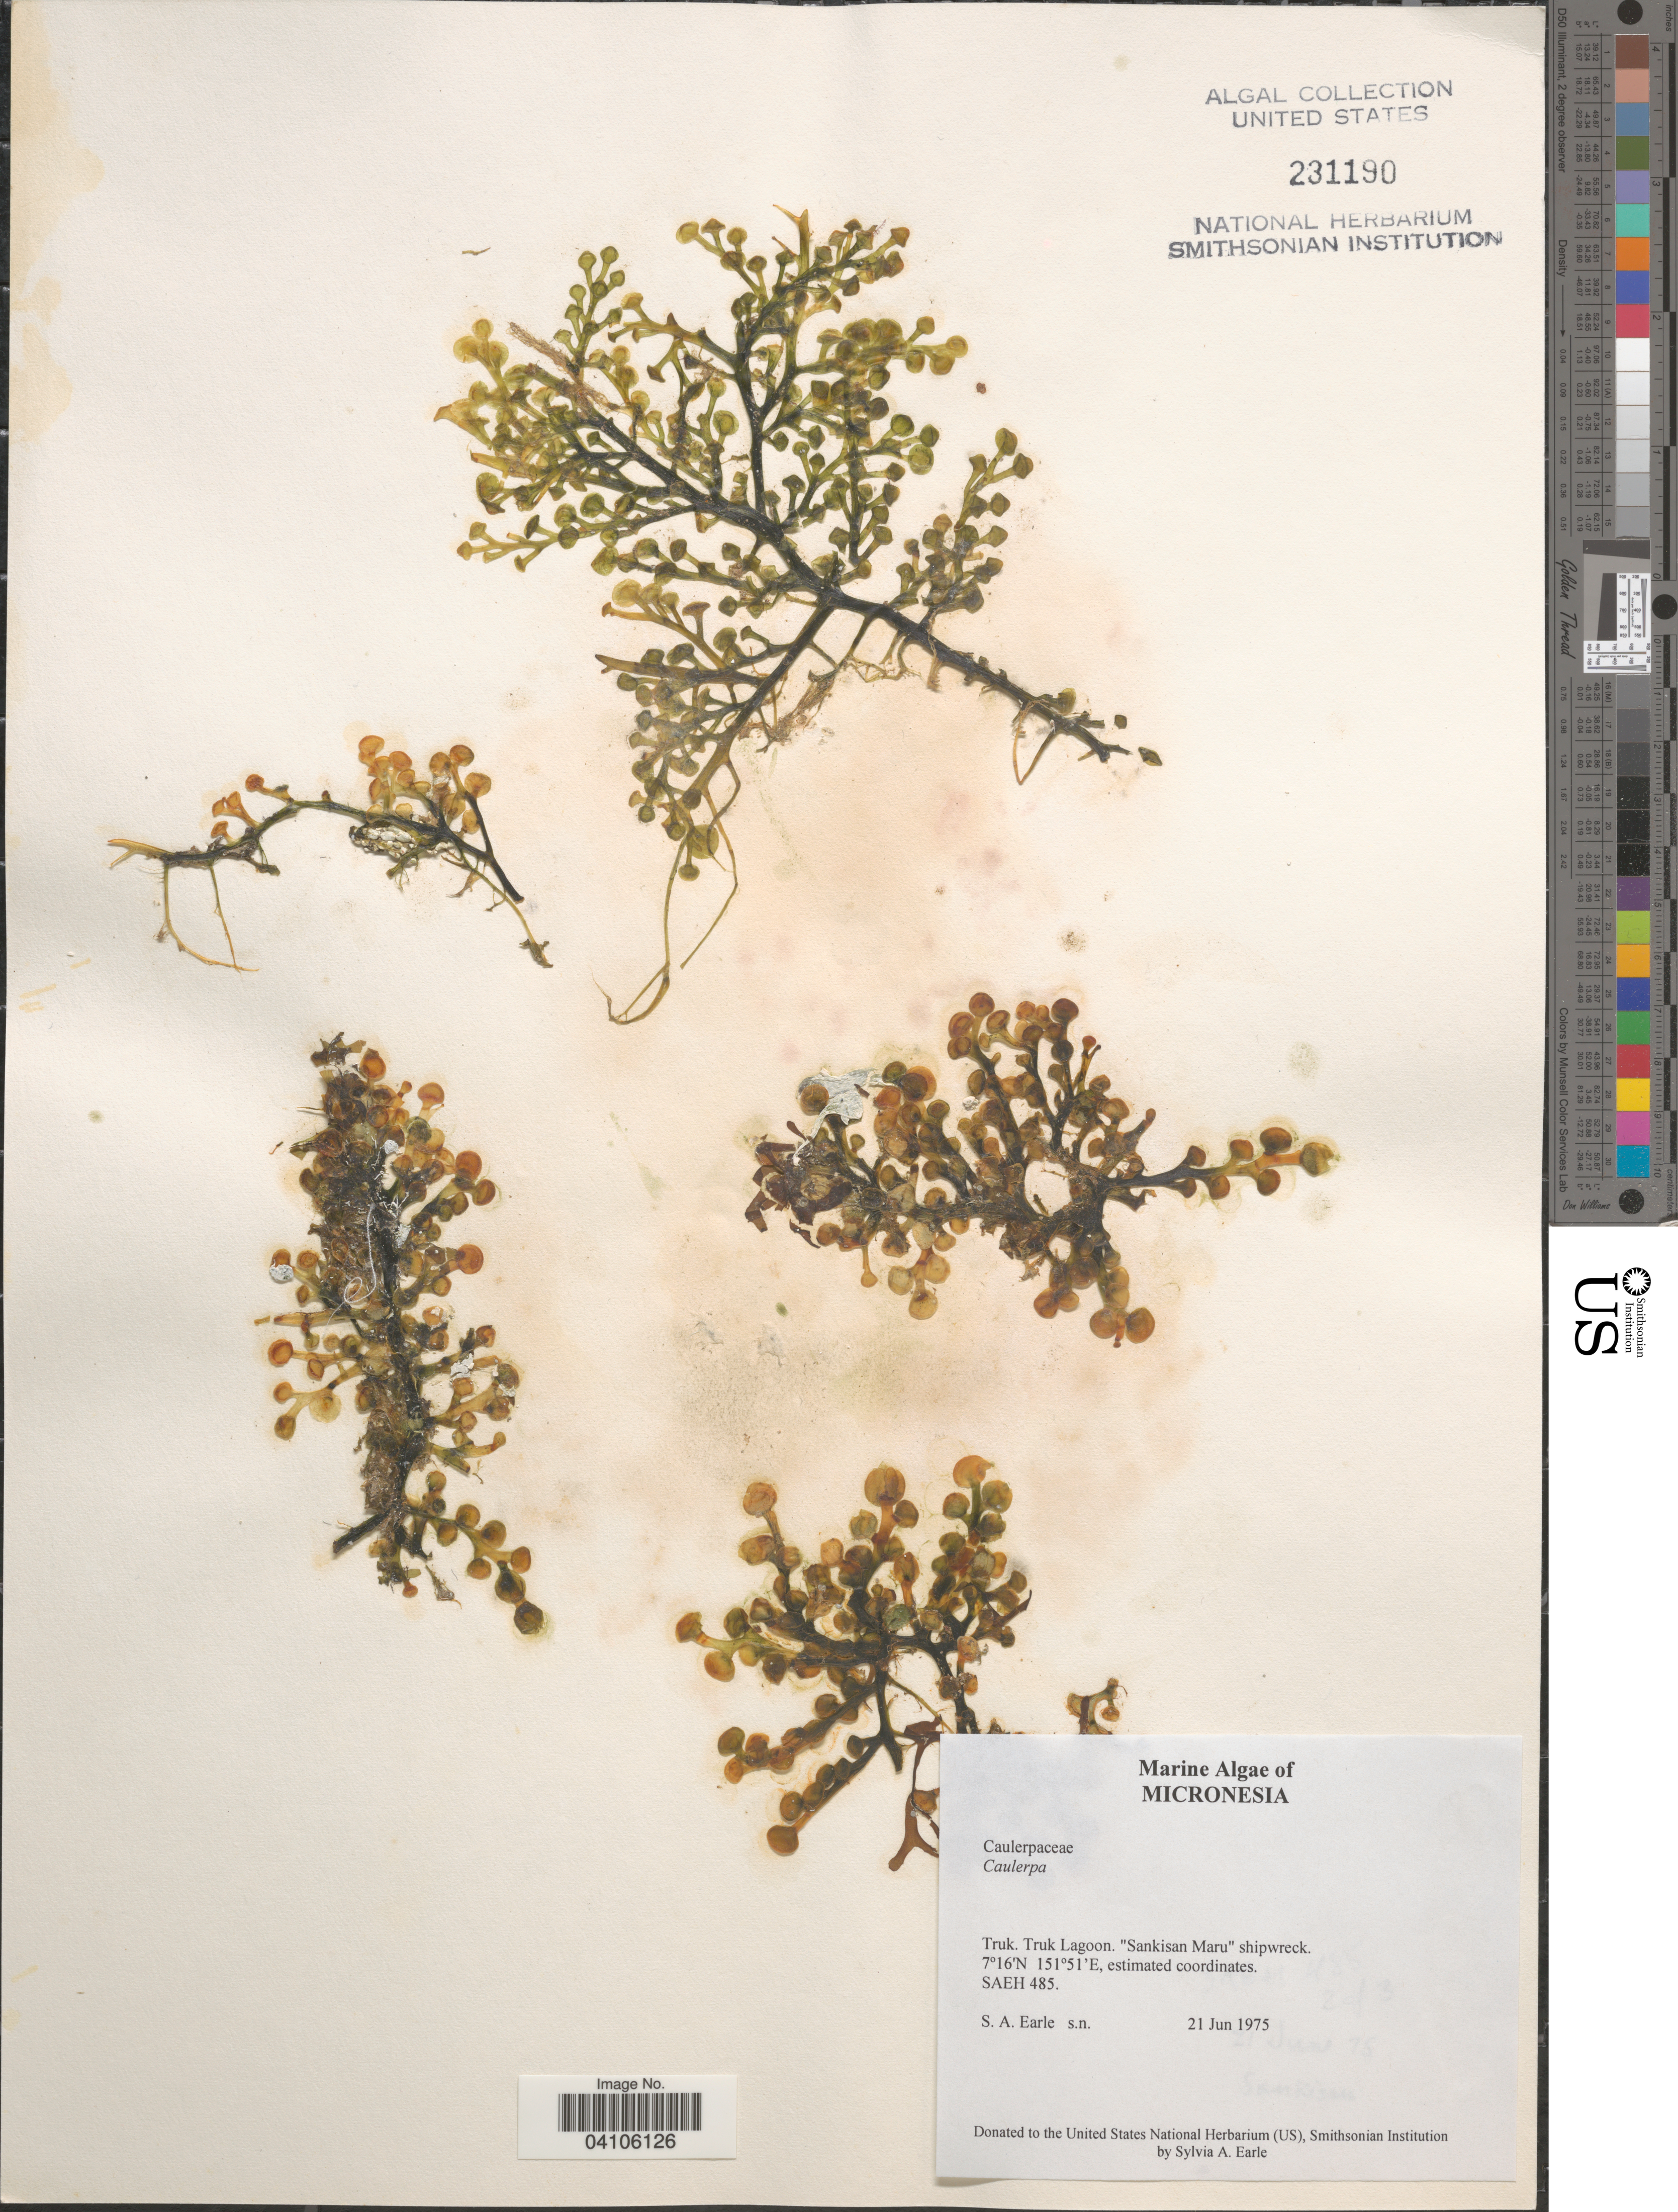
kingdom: Plantae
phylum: Chlorophyta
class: Ulvophyceae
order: Bryopsidales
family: Caulerpaceae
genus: Caulerpa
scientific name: Caulerpa sp.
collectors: S. A. Earle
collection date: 1975-06-21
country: Micronesia, Federated States of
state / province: Truk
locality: Truk Lagoon. "Sankisan Maru" shipwreck. SAEH 485.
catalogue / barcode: US 231190